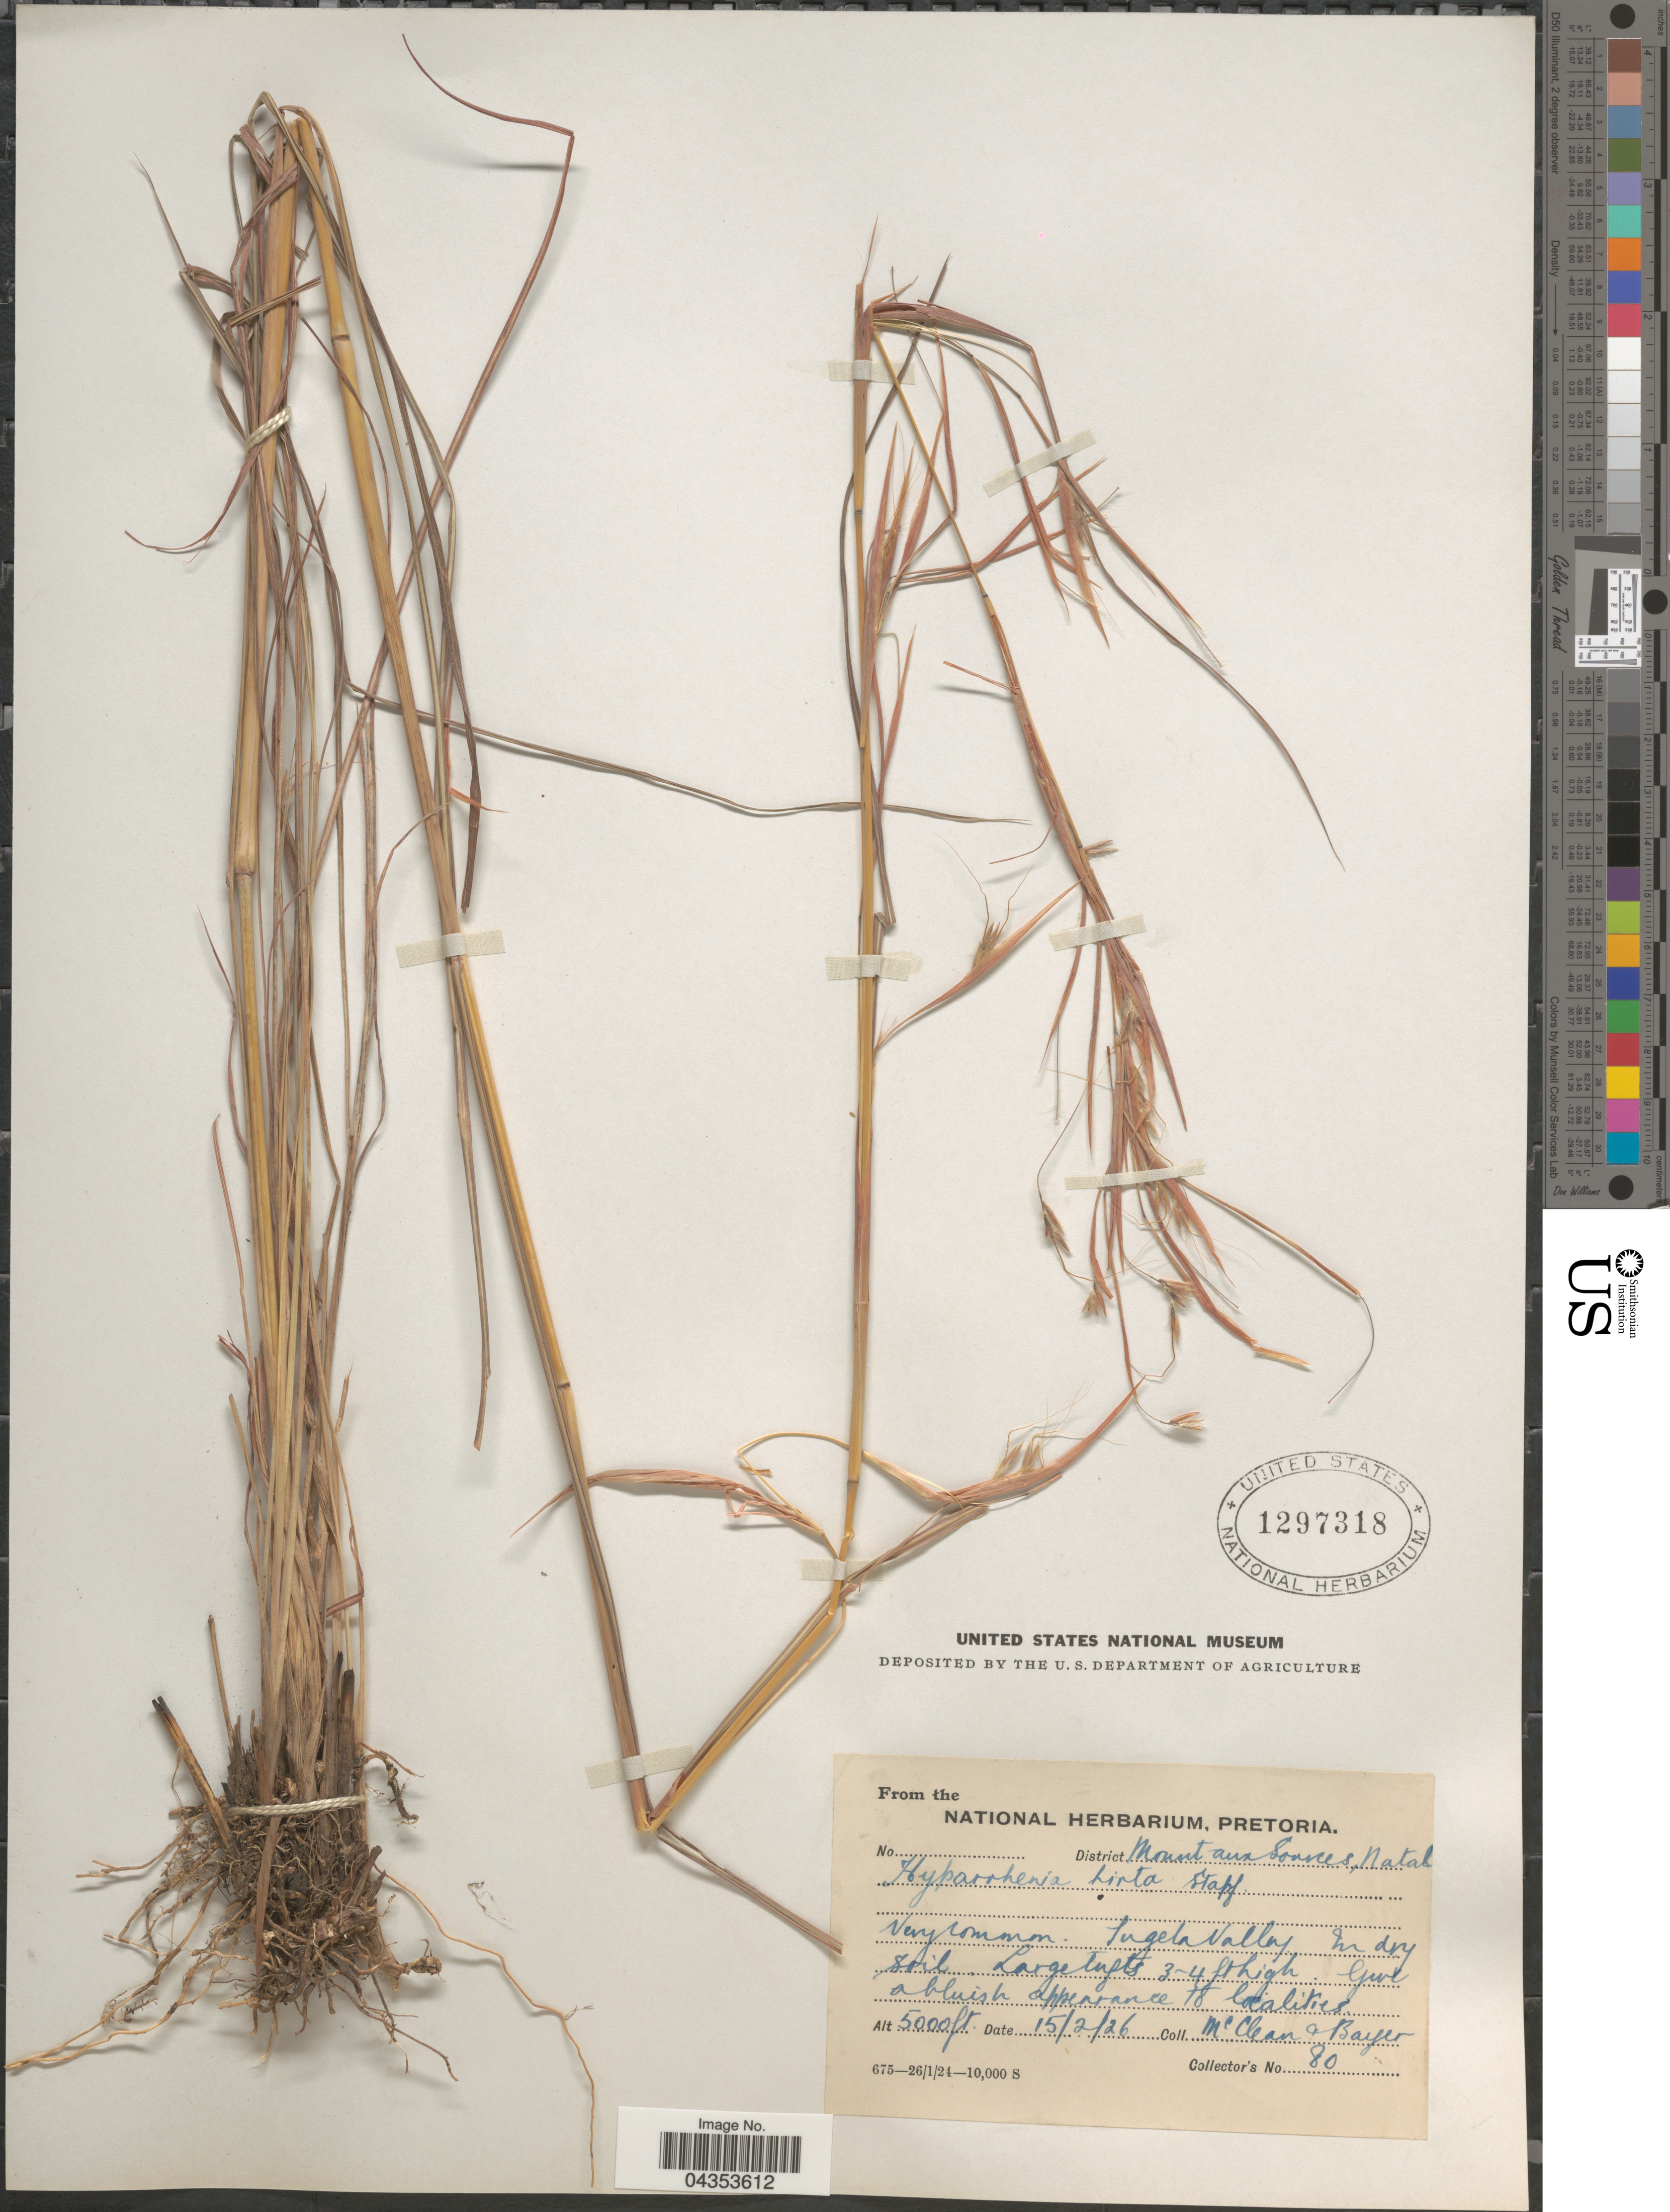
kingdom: Plantae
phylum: Tracheophyta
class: Liliopsida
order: Poales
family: Poaceae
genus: Hyparrhenia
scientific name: Hyparrhenia hirta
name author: (L.) Stapf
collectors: McClean & Bayer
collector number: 80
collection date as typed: Transcribed d/m/y: 15/2/26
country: South Africa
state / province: KwaZulu-Natal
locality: District Mount aux Sources, Natal. Tugela Valley. In dry soil.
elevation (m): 1524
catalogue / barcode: US 1297318